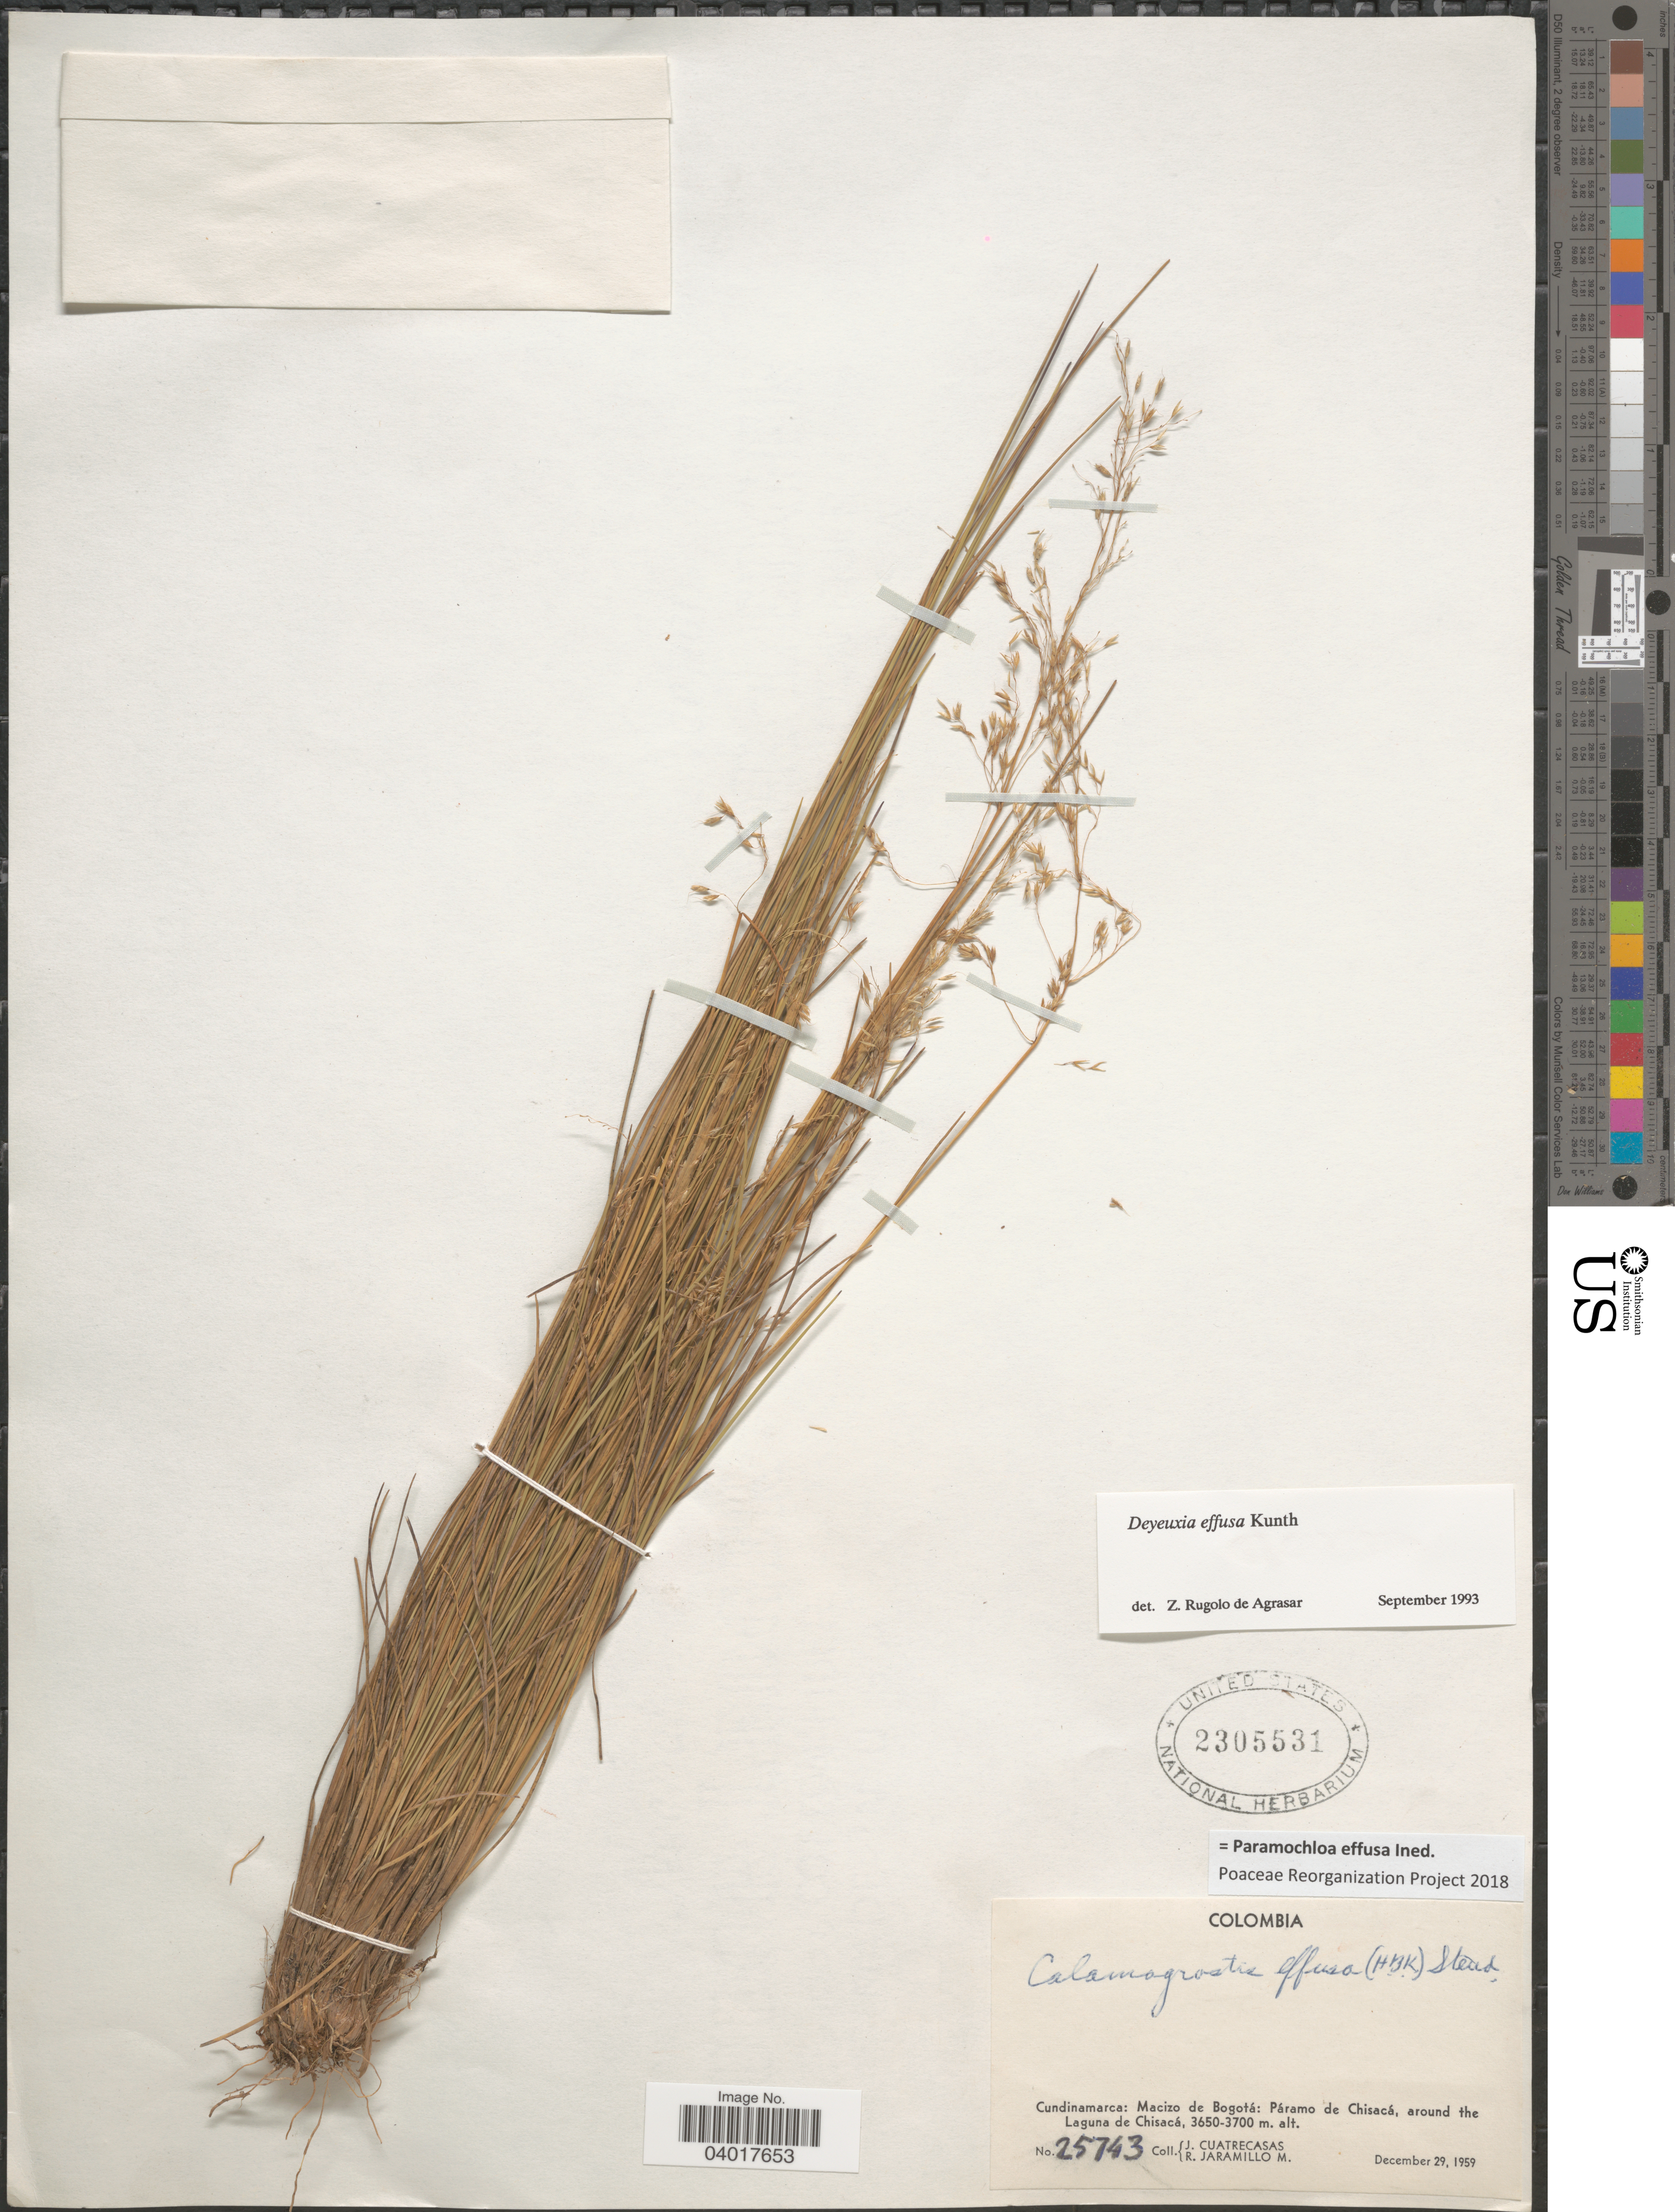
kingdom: Plantae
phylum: Tracheophyta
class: Liliopsida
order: Poales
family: Poaceae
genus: Paramochloa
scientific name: Paramochloa effusa ined.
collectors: J. Cuatrecasas & R. Jaramillo M.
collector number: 25743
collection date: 1959-12-29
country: Colombia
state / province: Cundinamarca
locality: Macizo de Bogotá: Páramo de Chisacá, around the Laguna de Chisacá.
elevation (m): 3650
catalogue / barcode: US 2305531